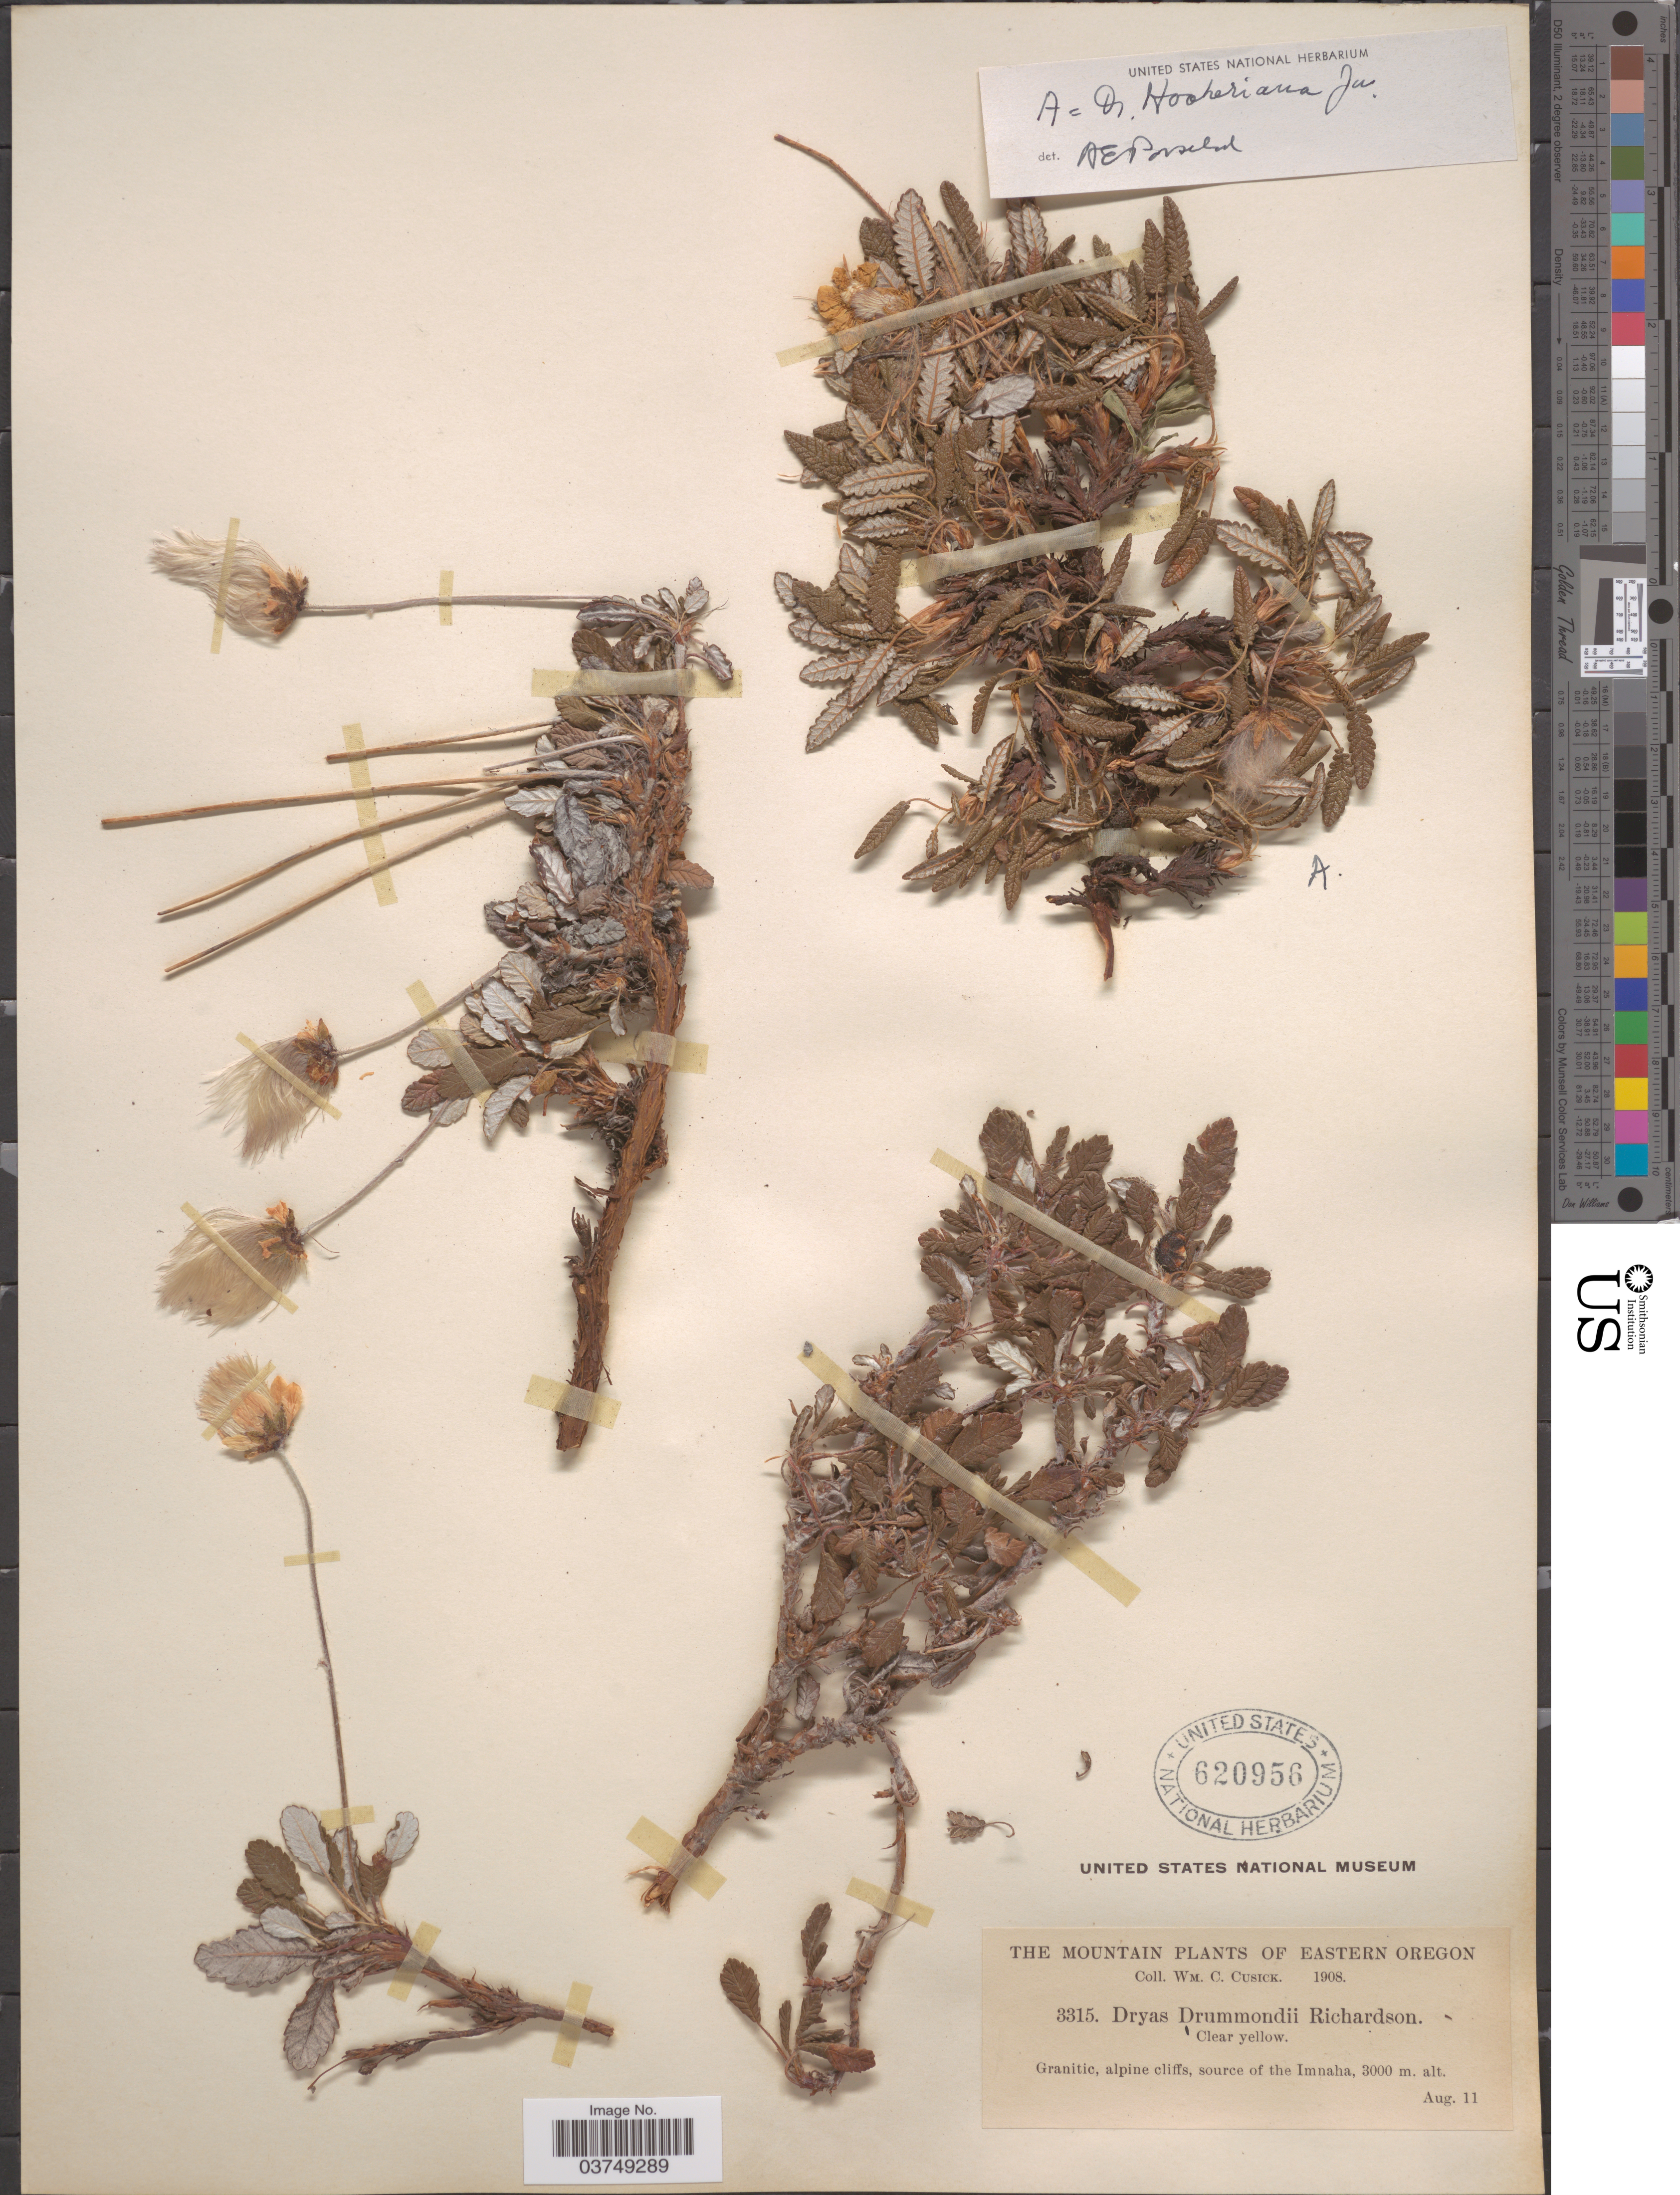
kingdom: Plantae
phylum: Tracheophyta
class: Magnoliopsida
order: Rosales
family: Rosaceae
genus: Dryas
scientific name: Dryas drummondii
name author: Hook. & Richardson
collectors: W. C. Cusick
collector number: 3315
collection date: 1908-08-11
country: United States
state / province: Oregon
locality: Eastern Oregon. Source of the Imnaha.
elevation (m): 3000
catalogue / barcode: US 620956